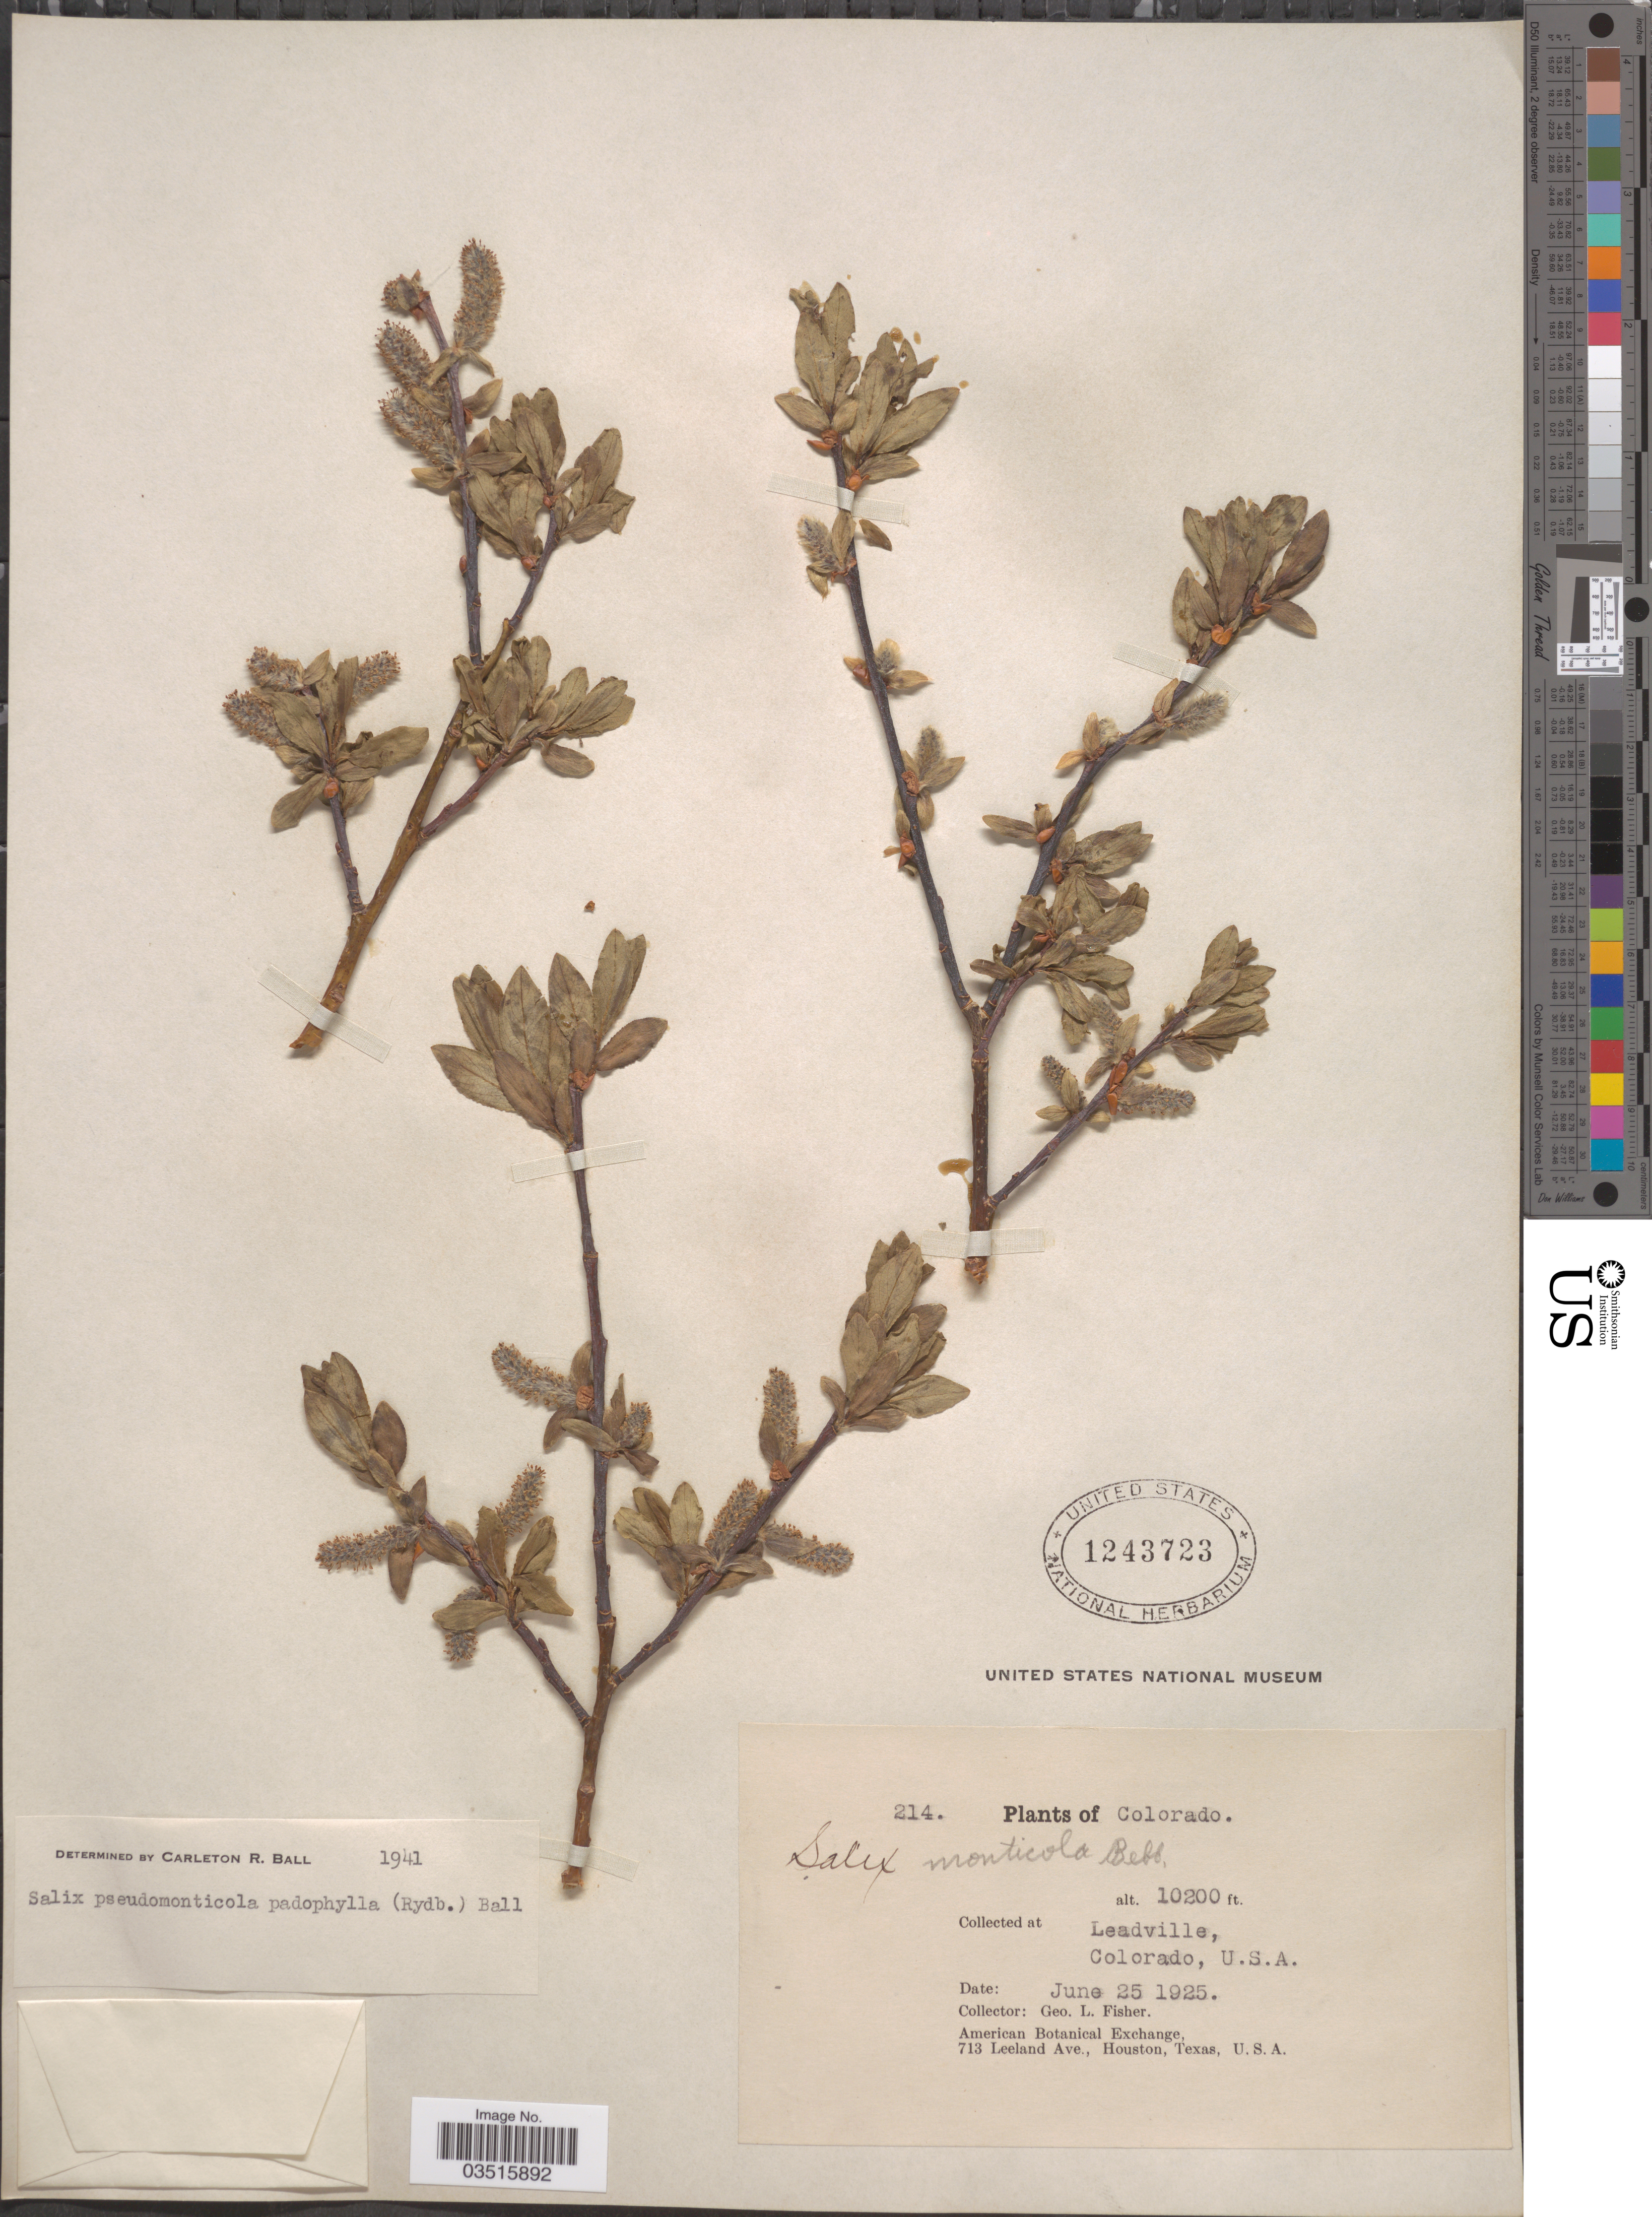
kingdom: Plantae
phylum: Tracheophyta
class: Magnoliopsida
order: Malpighiales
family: Salicaceae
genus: Salix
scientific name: Salix monticola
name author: Bebb.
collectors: G. L. Fisher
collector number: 214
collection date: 1925-06-25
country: United States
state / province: Colorado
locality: At Leadville.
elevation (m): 3109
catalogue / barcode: US 1243723